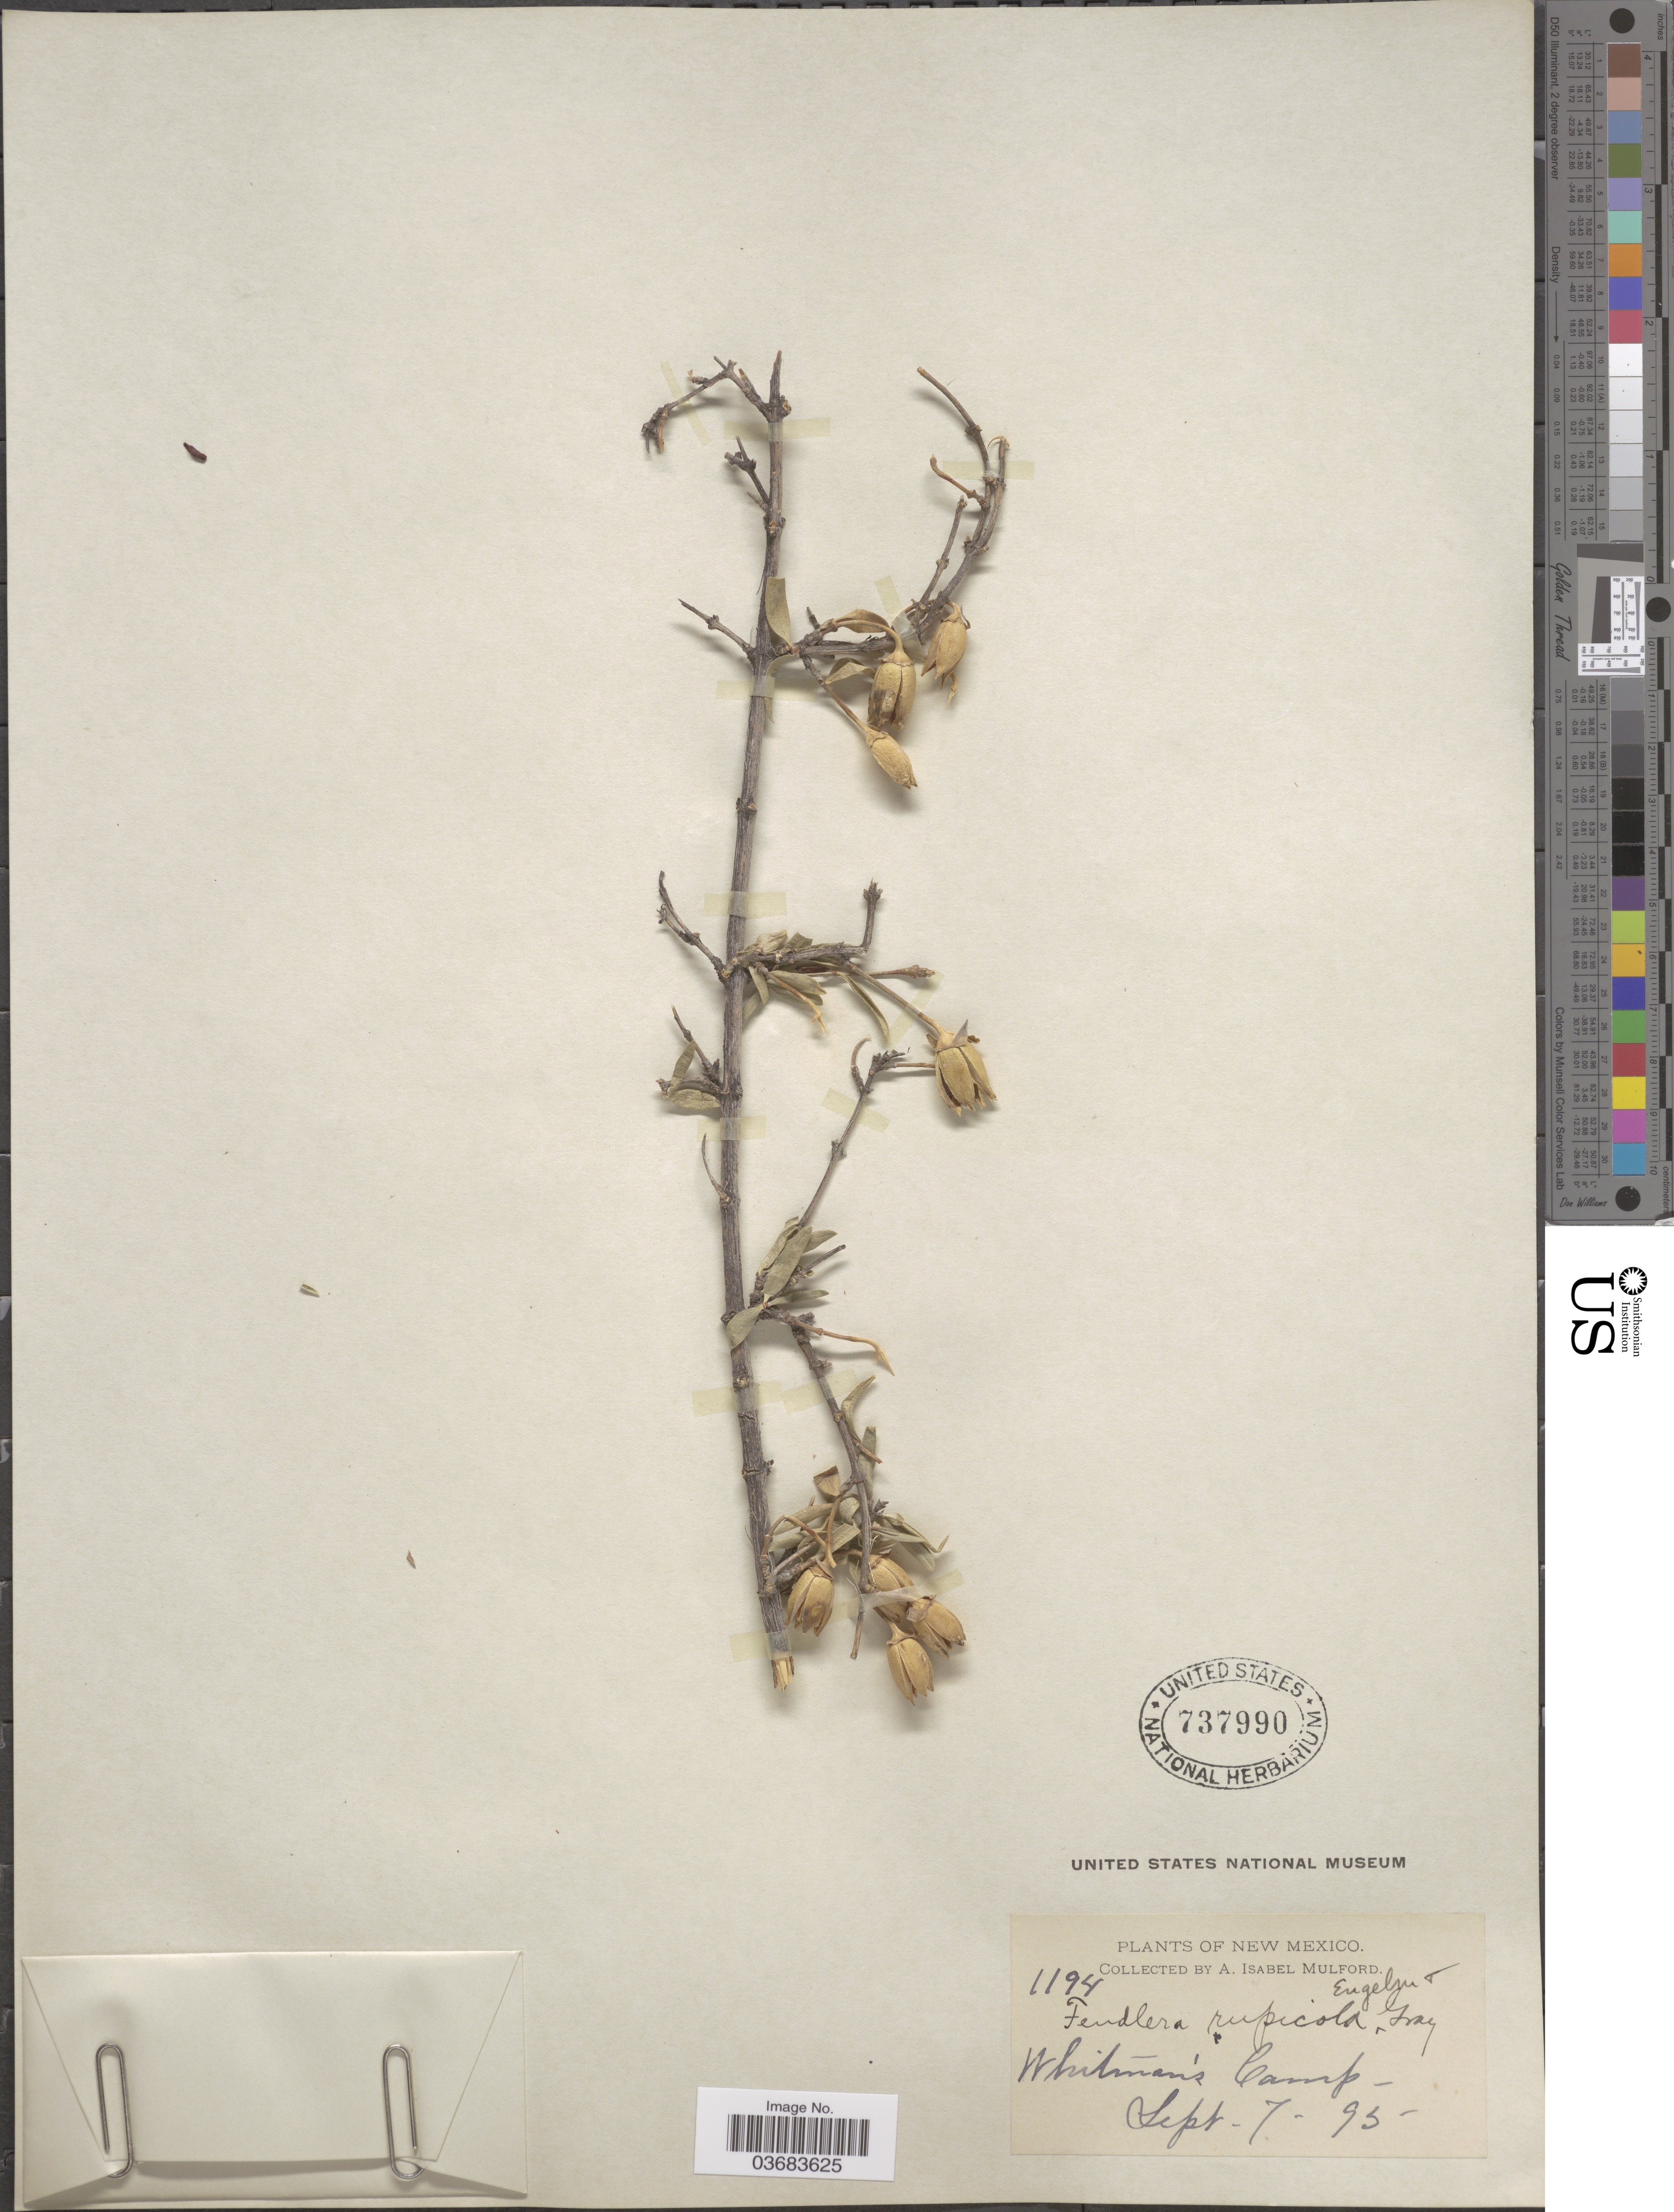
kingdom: Plantae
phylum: Tracheophyta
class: Magnoliopsida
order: Cornales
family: Hydrangeaceae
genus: Fendlera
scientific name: Fendlera rupicola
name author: Englem. & A. Gray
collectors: A. Mulford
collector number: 1194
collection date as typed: Transcribed d/m/y: 7/9/95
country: United States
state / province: New Mexico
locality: Whitman's Camp.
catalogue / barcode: US 737990